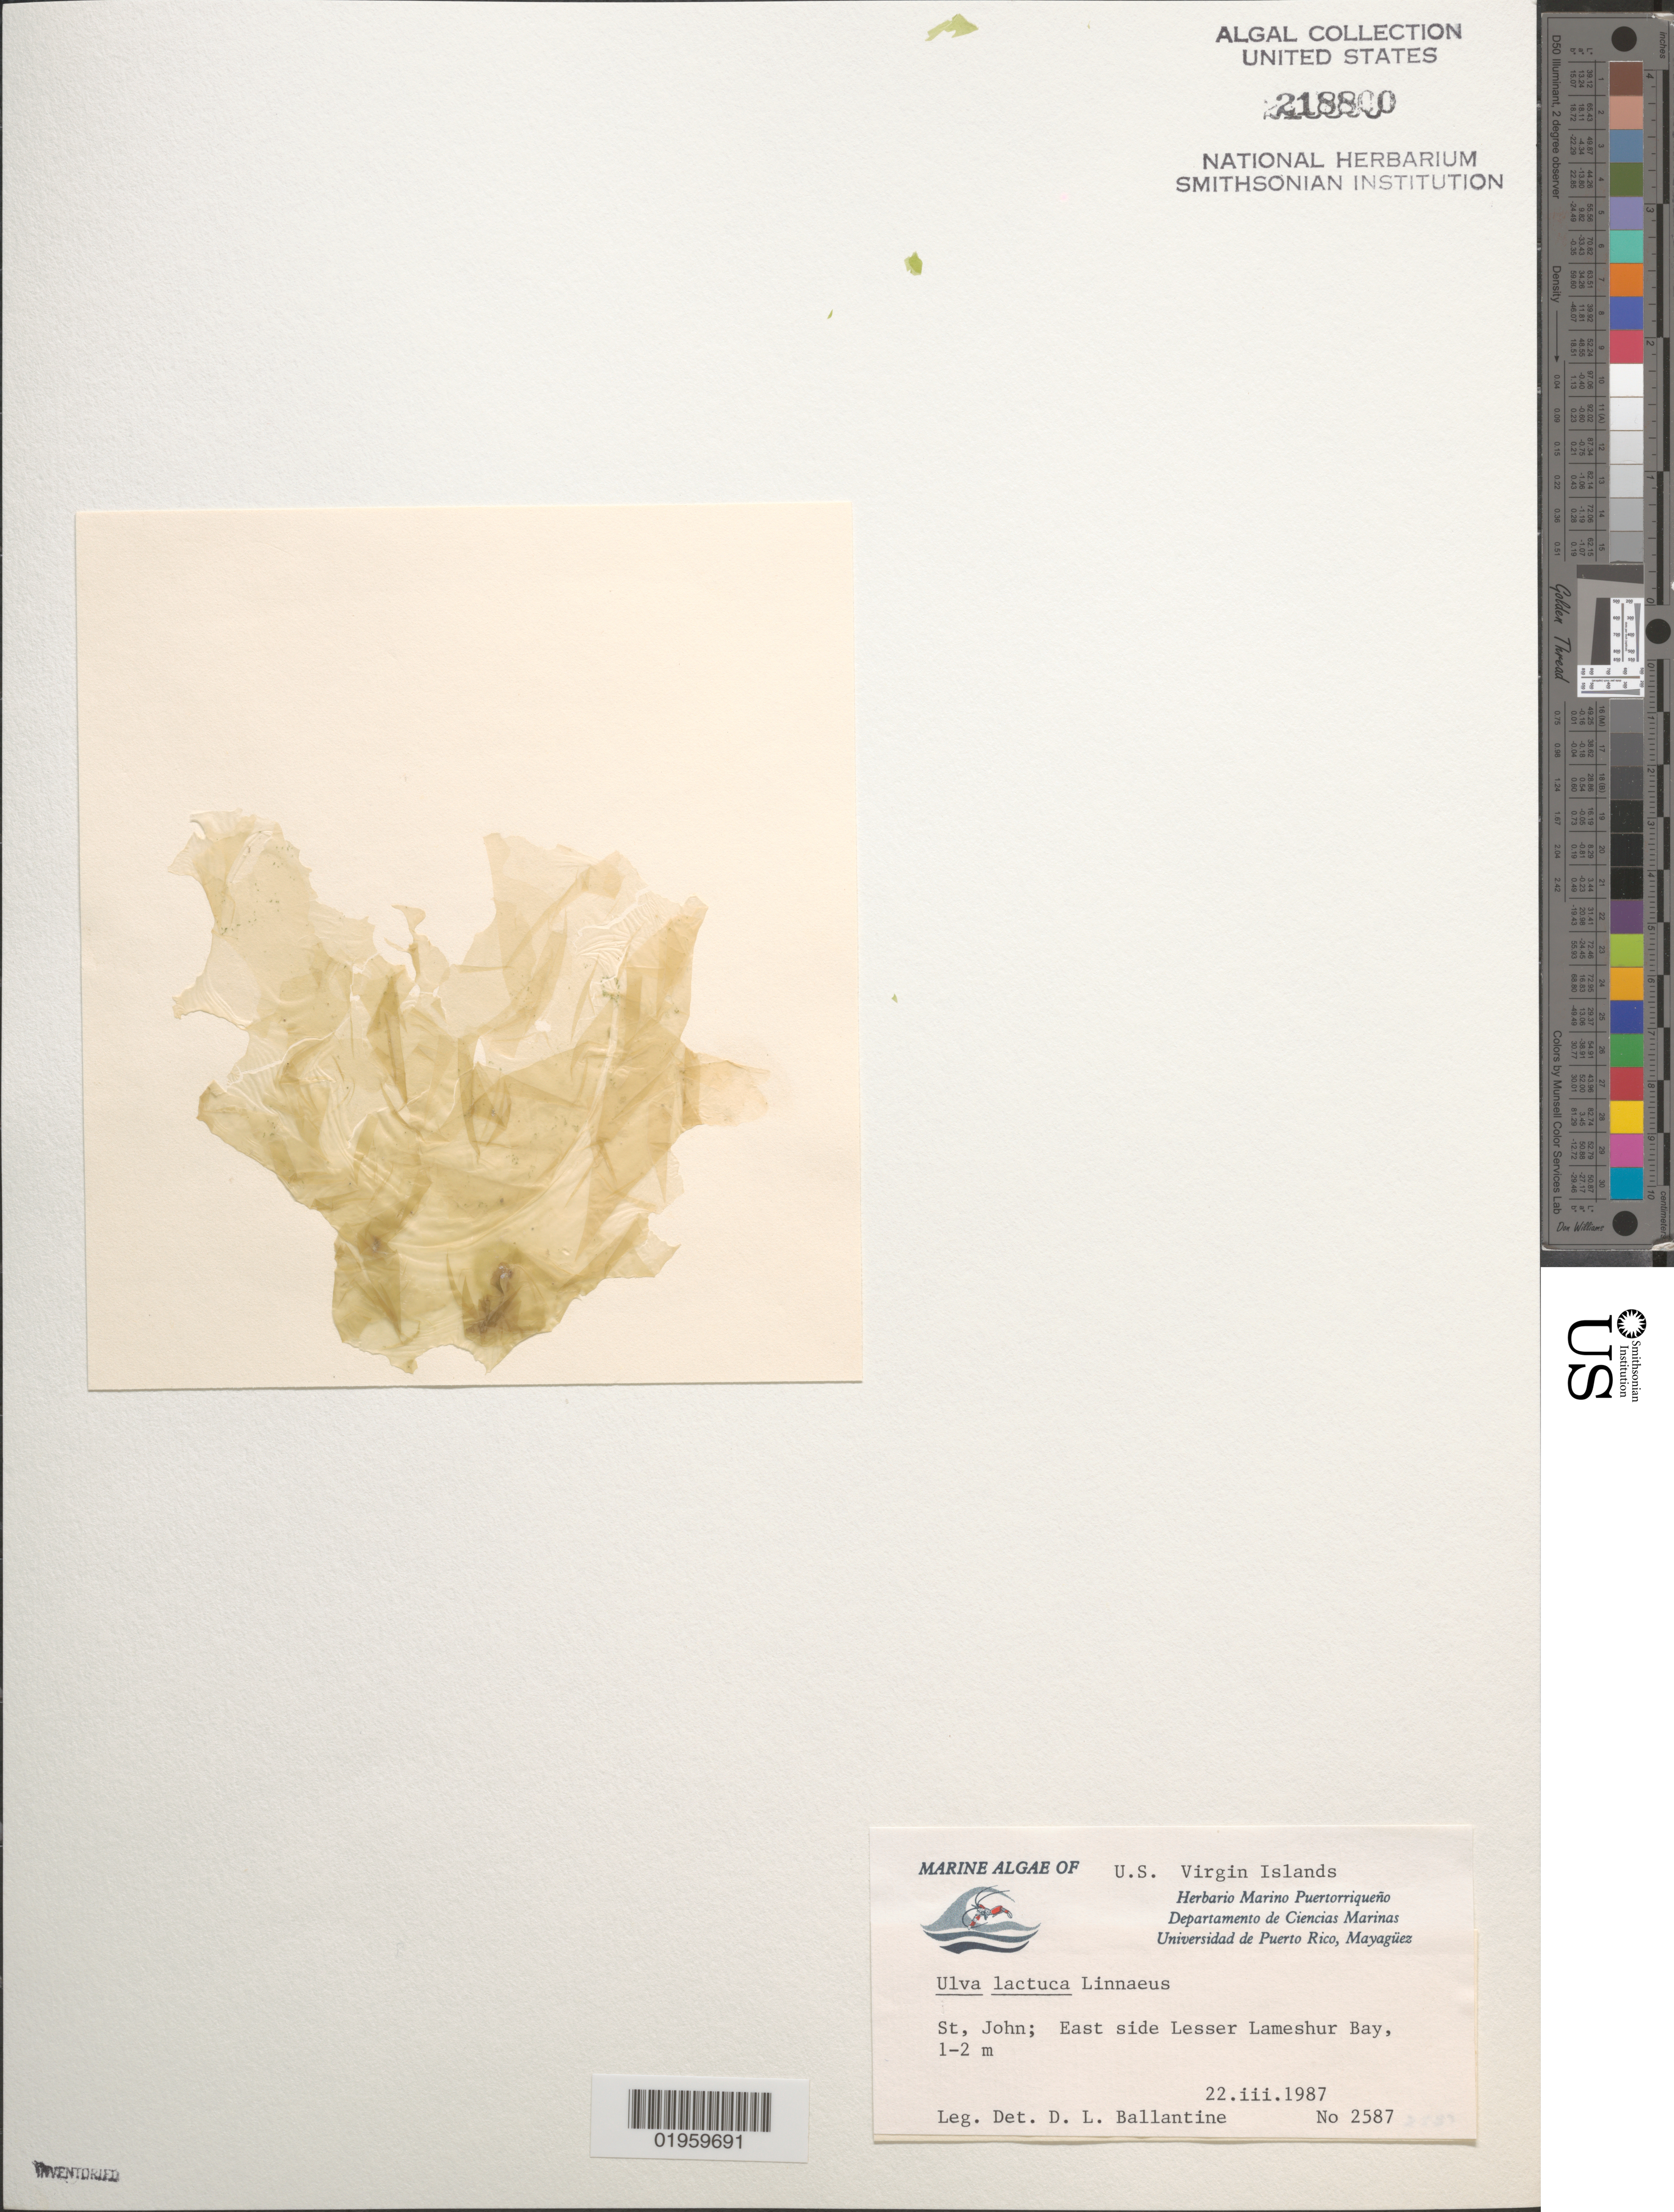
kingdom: Plantae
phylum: Chlorophyta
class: Ulvophyceae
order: Ulvales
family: Ulvaceae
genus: Ulva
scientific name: Ulva lactuca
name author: L.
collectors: D.L. Ballantine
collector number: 2587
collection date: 1987-03-22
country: U.S. Virgin Islands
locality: St, John; East side Lesser Lameshur Bay.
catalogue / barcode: US 218800